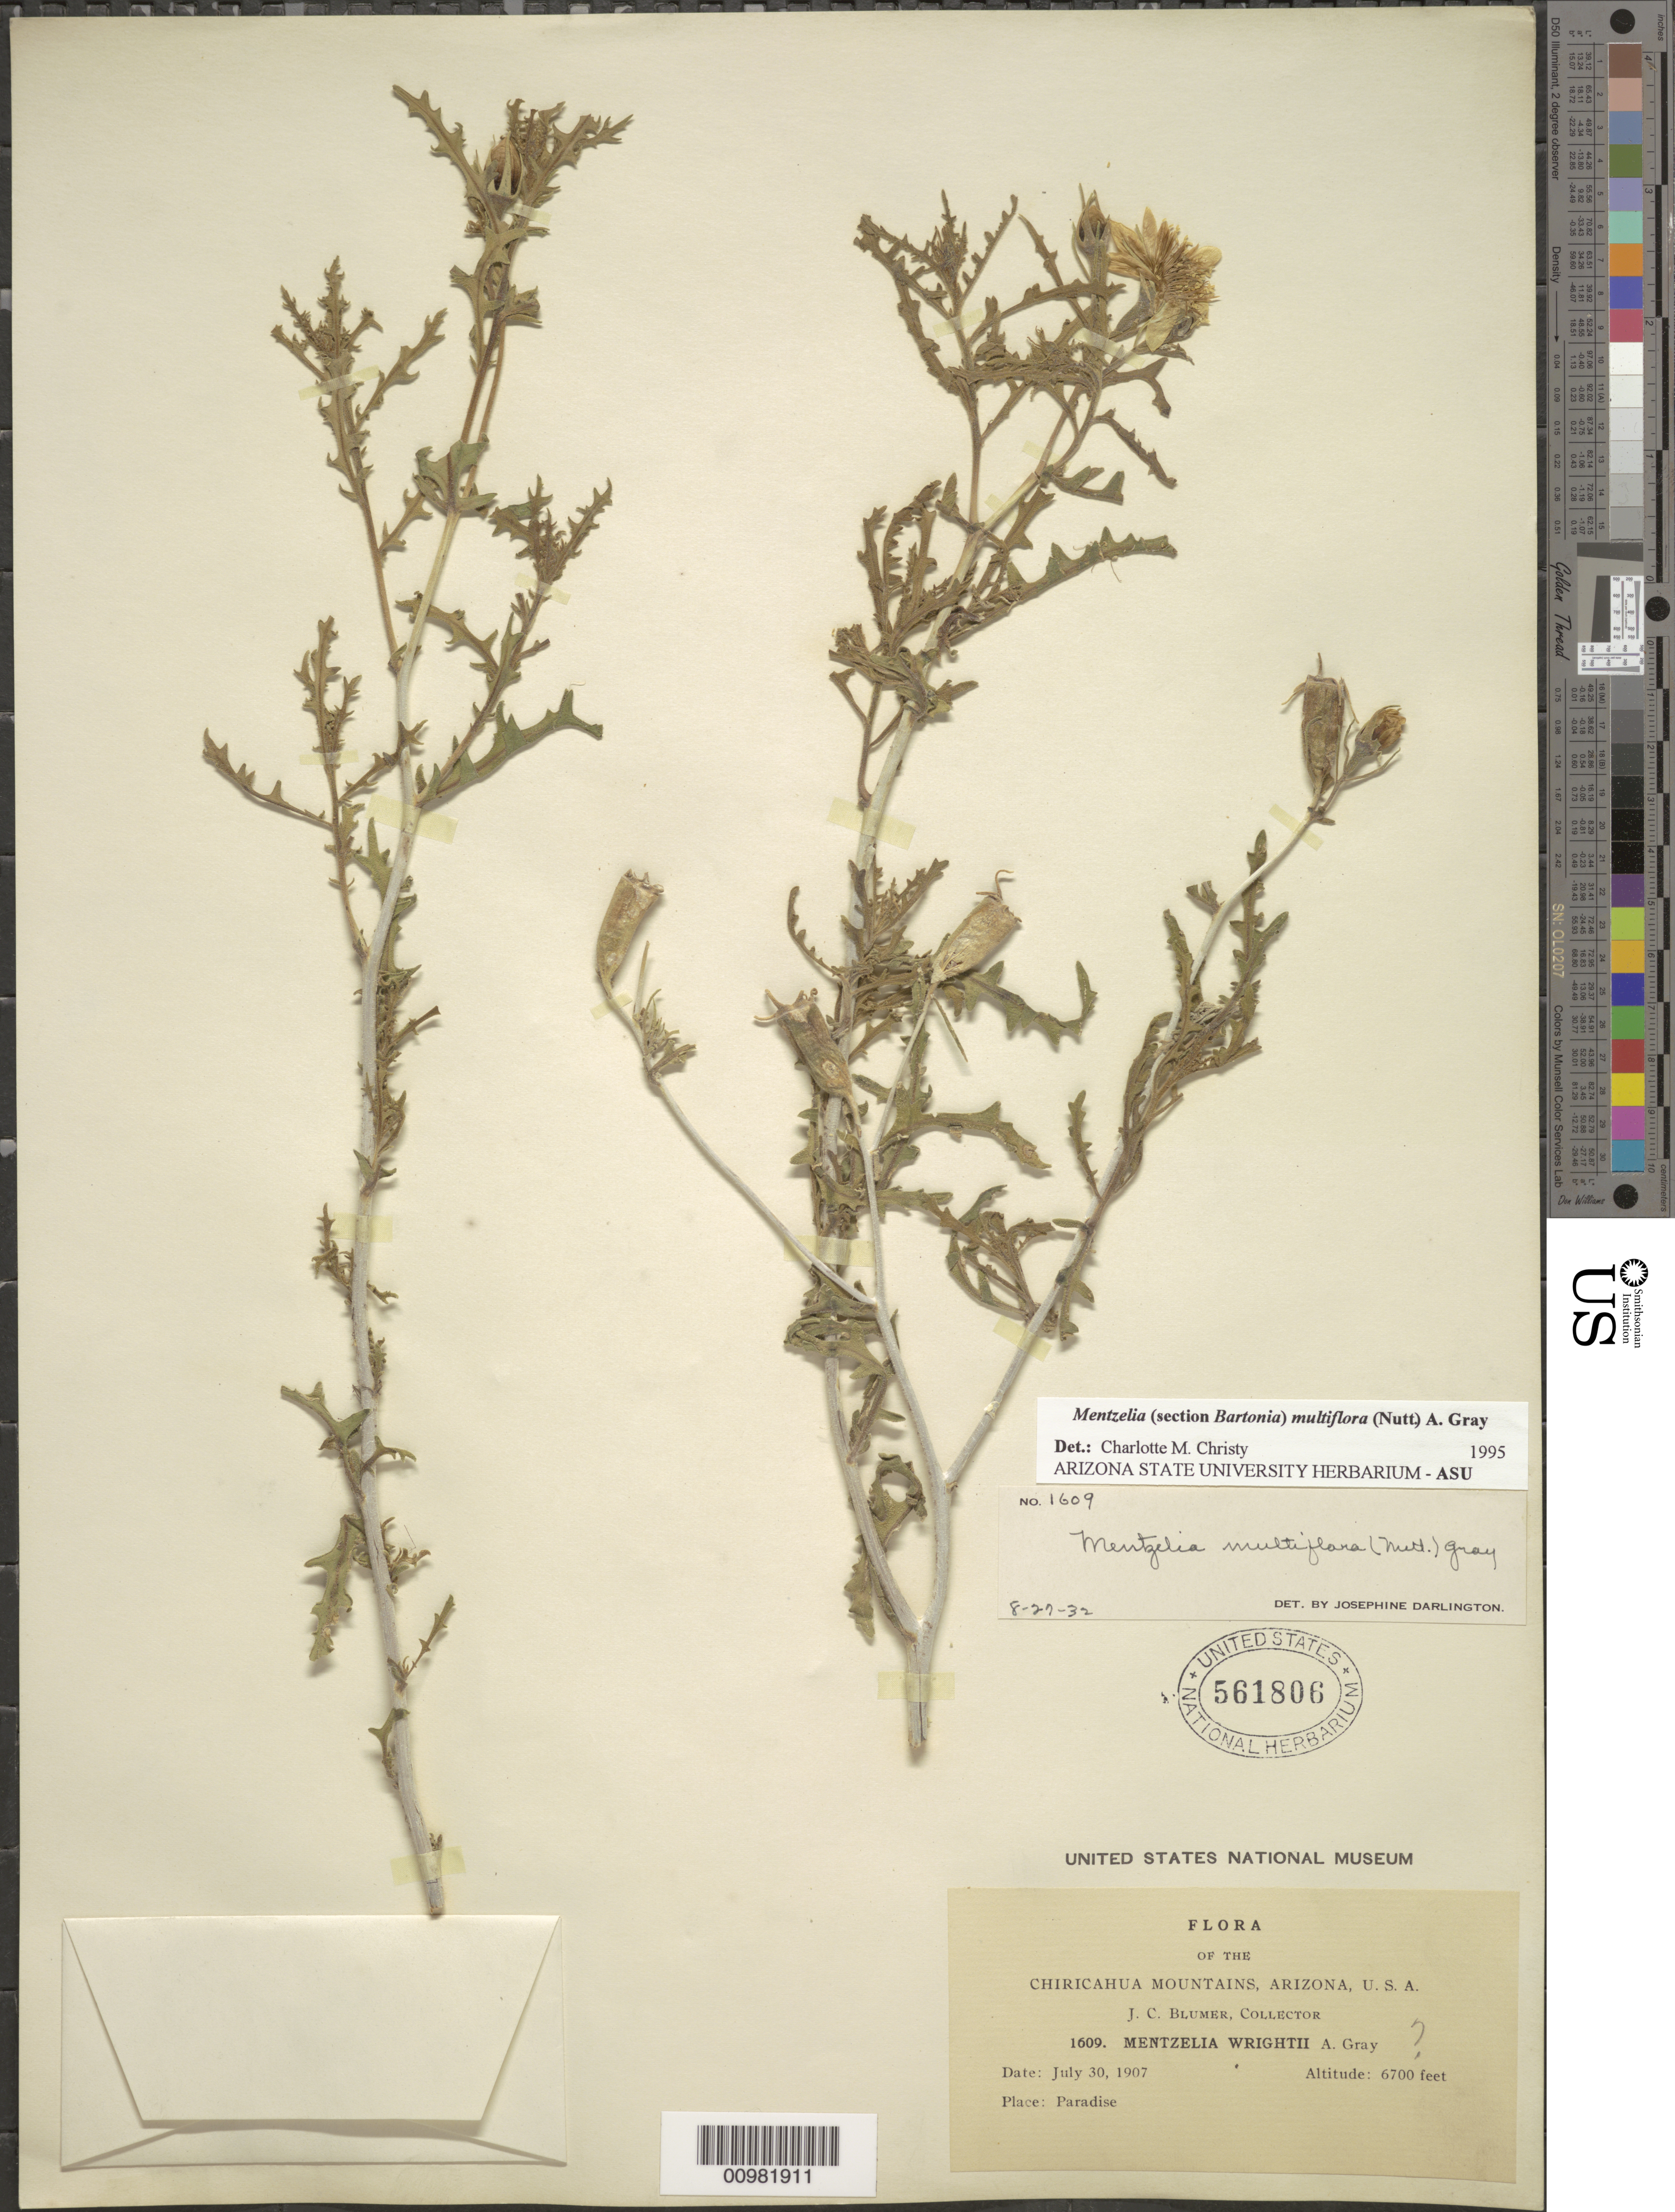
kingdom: Plantae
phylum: Tracheophyta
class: Magnoliopsida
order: Cornales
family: Loasaceae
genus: Mentzelia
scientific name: Mentzelia multiflora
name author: (Nutt.) A. Gray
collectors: J. C. Blumer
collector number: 1609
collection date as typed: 30 Jul 1907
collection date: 1907-07-30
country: United States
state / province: Arizona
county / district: Cochise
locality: Chiricahua Mts.; Paradise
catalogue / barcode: US 561806